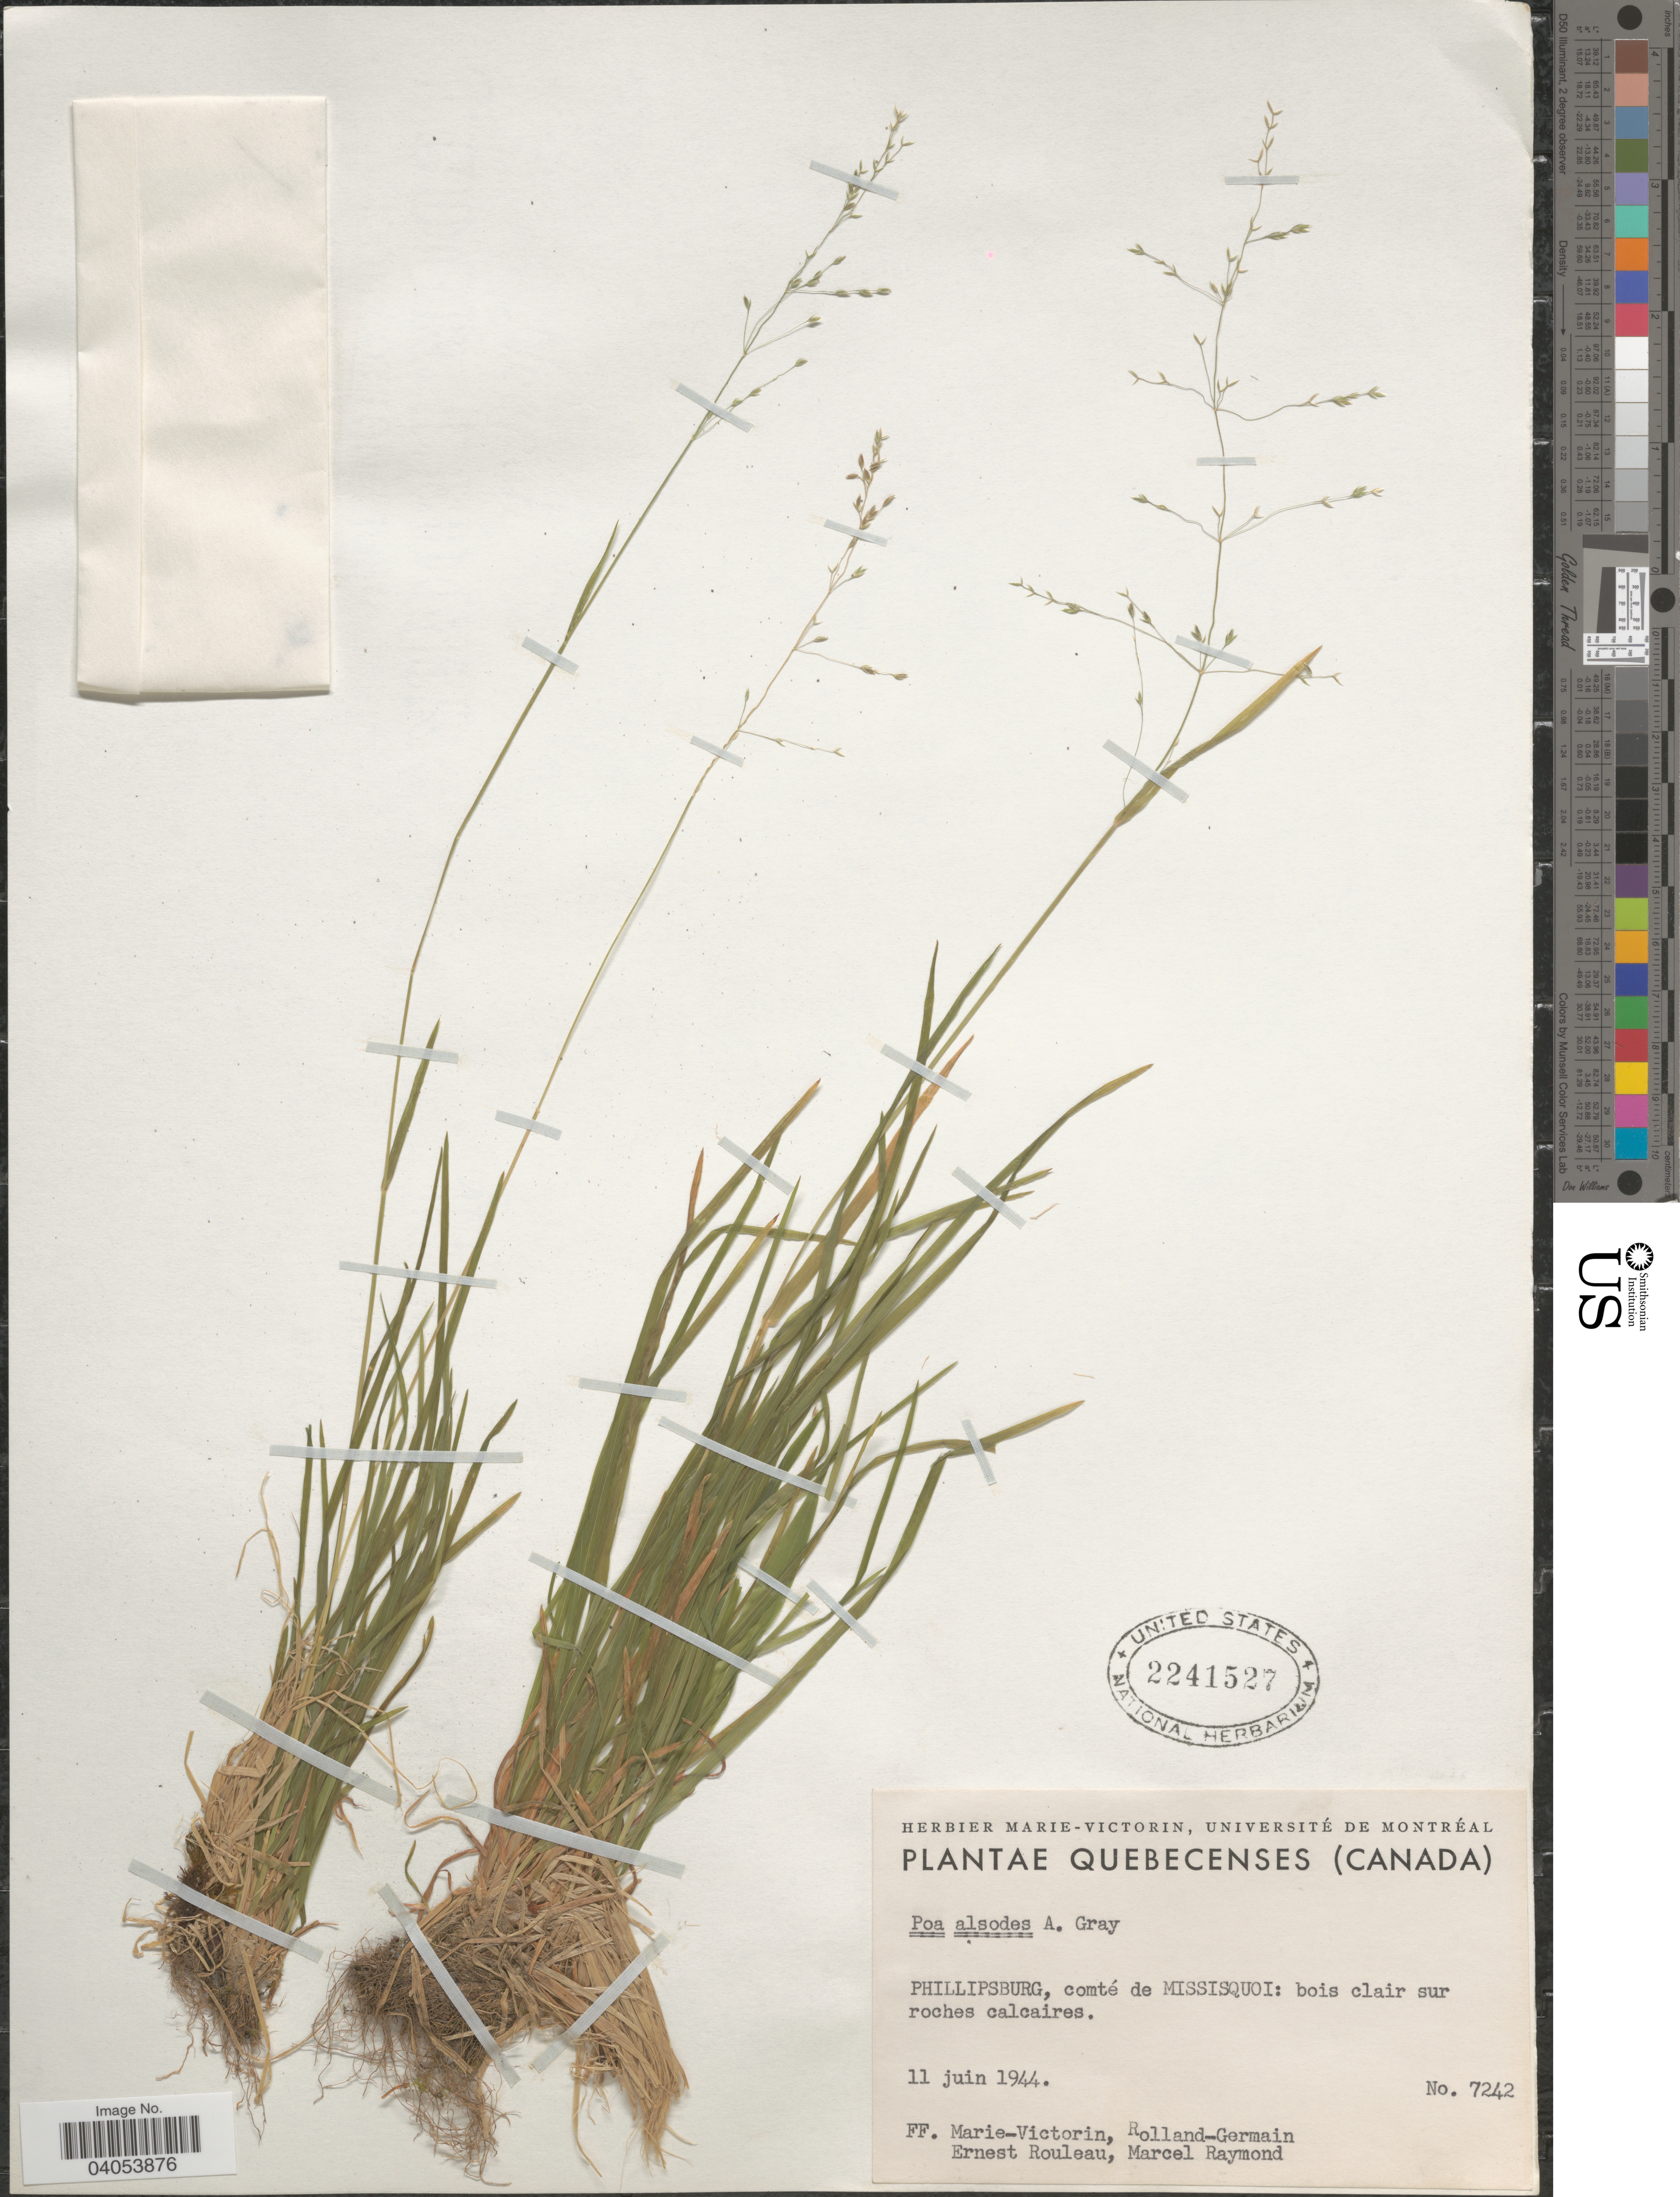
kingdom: Plantae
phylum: Tracheophyta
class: Liliopsida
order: Poales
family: Poaceae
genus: Poa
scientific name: Poa alsodes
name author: A. Gray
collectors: F. Marie-Victorin, Rolland-Germain, J. Rouleau & M. Raymond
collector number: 7242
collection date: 1944-06-11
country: Canada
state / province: Quebec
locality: Quebecenses. Phillipsburg, comté de Missisquoi: bois clair sur roches calcaires.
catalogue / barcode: US 2241527